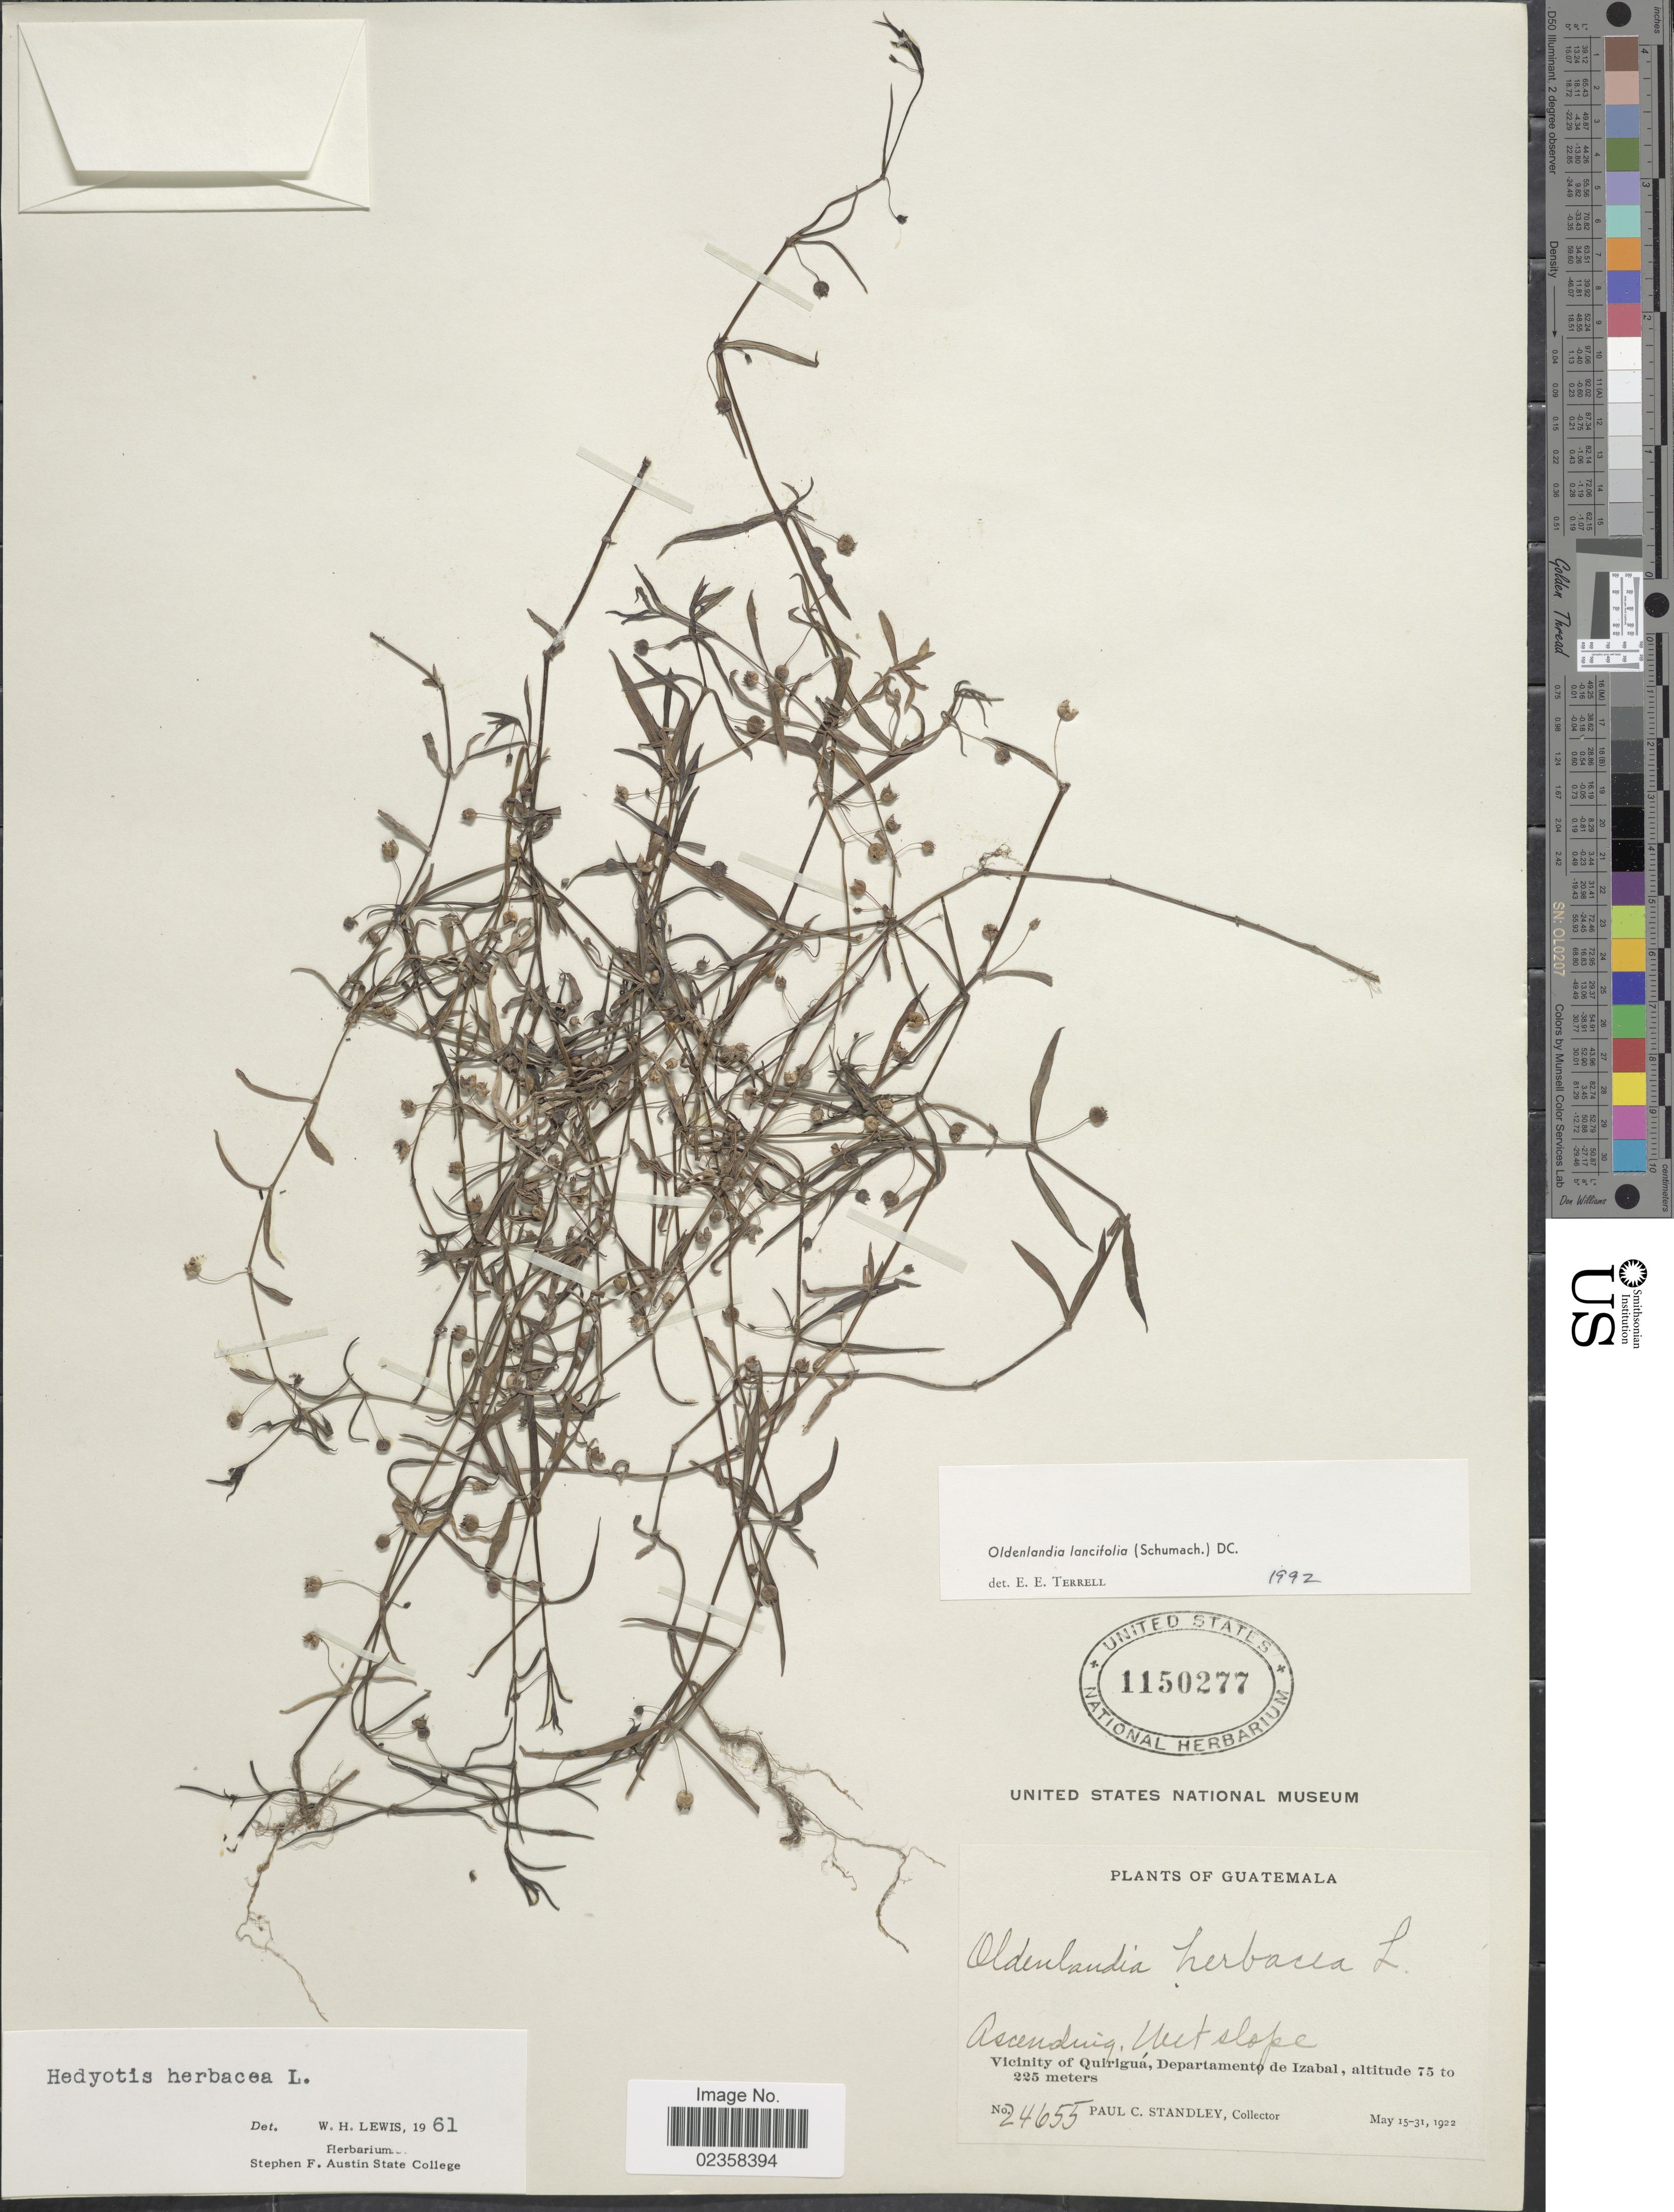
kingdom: Plantae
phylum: Tracheophyta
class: Magnoliopsida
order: Gentianales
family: Rubiaceae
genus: Oldenlandia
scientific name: Oldenlandia lancifolia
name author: (Schumach.) DC.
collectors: P. C. Standley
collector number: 24655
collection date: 1922-05-15/1922-05-31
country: Guatemala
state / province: Izabal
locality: Vicinity of Quirigua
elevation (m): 75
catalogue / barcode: US 1150277